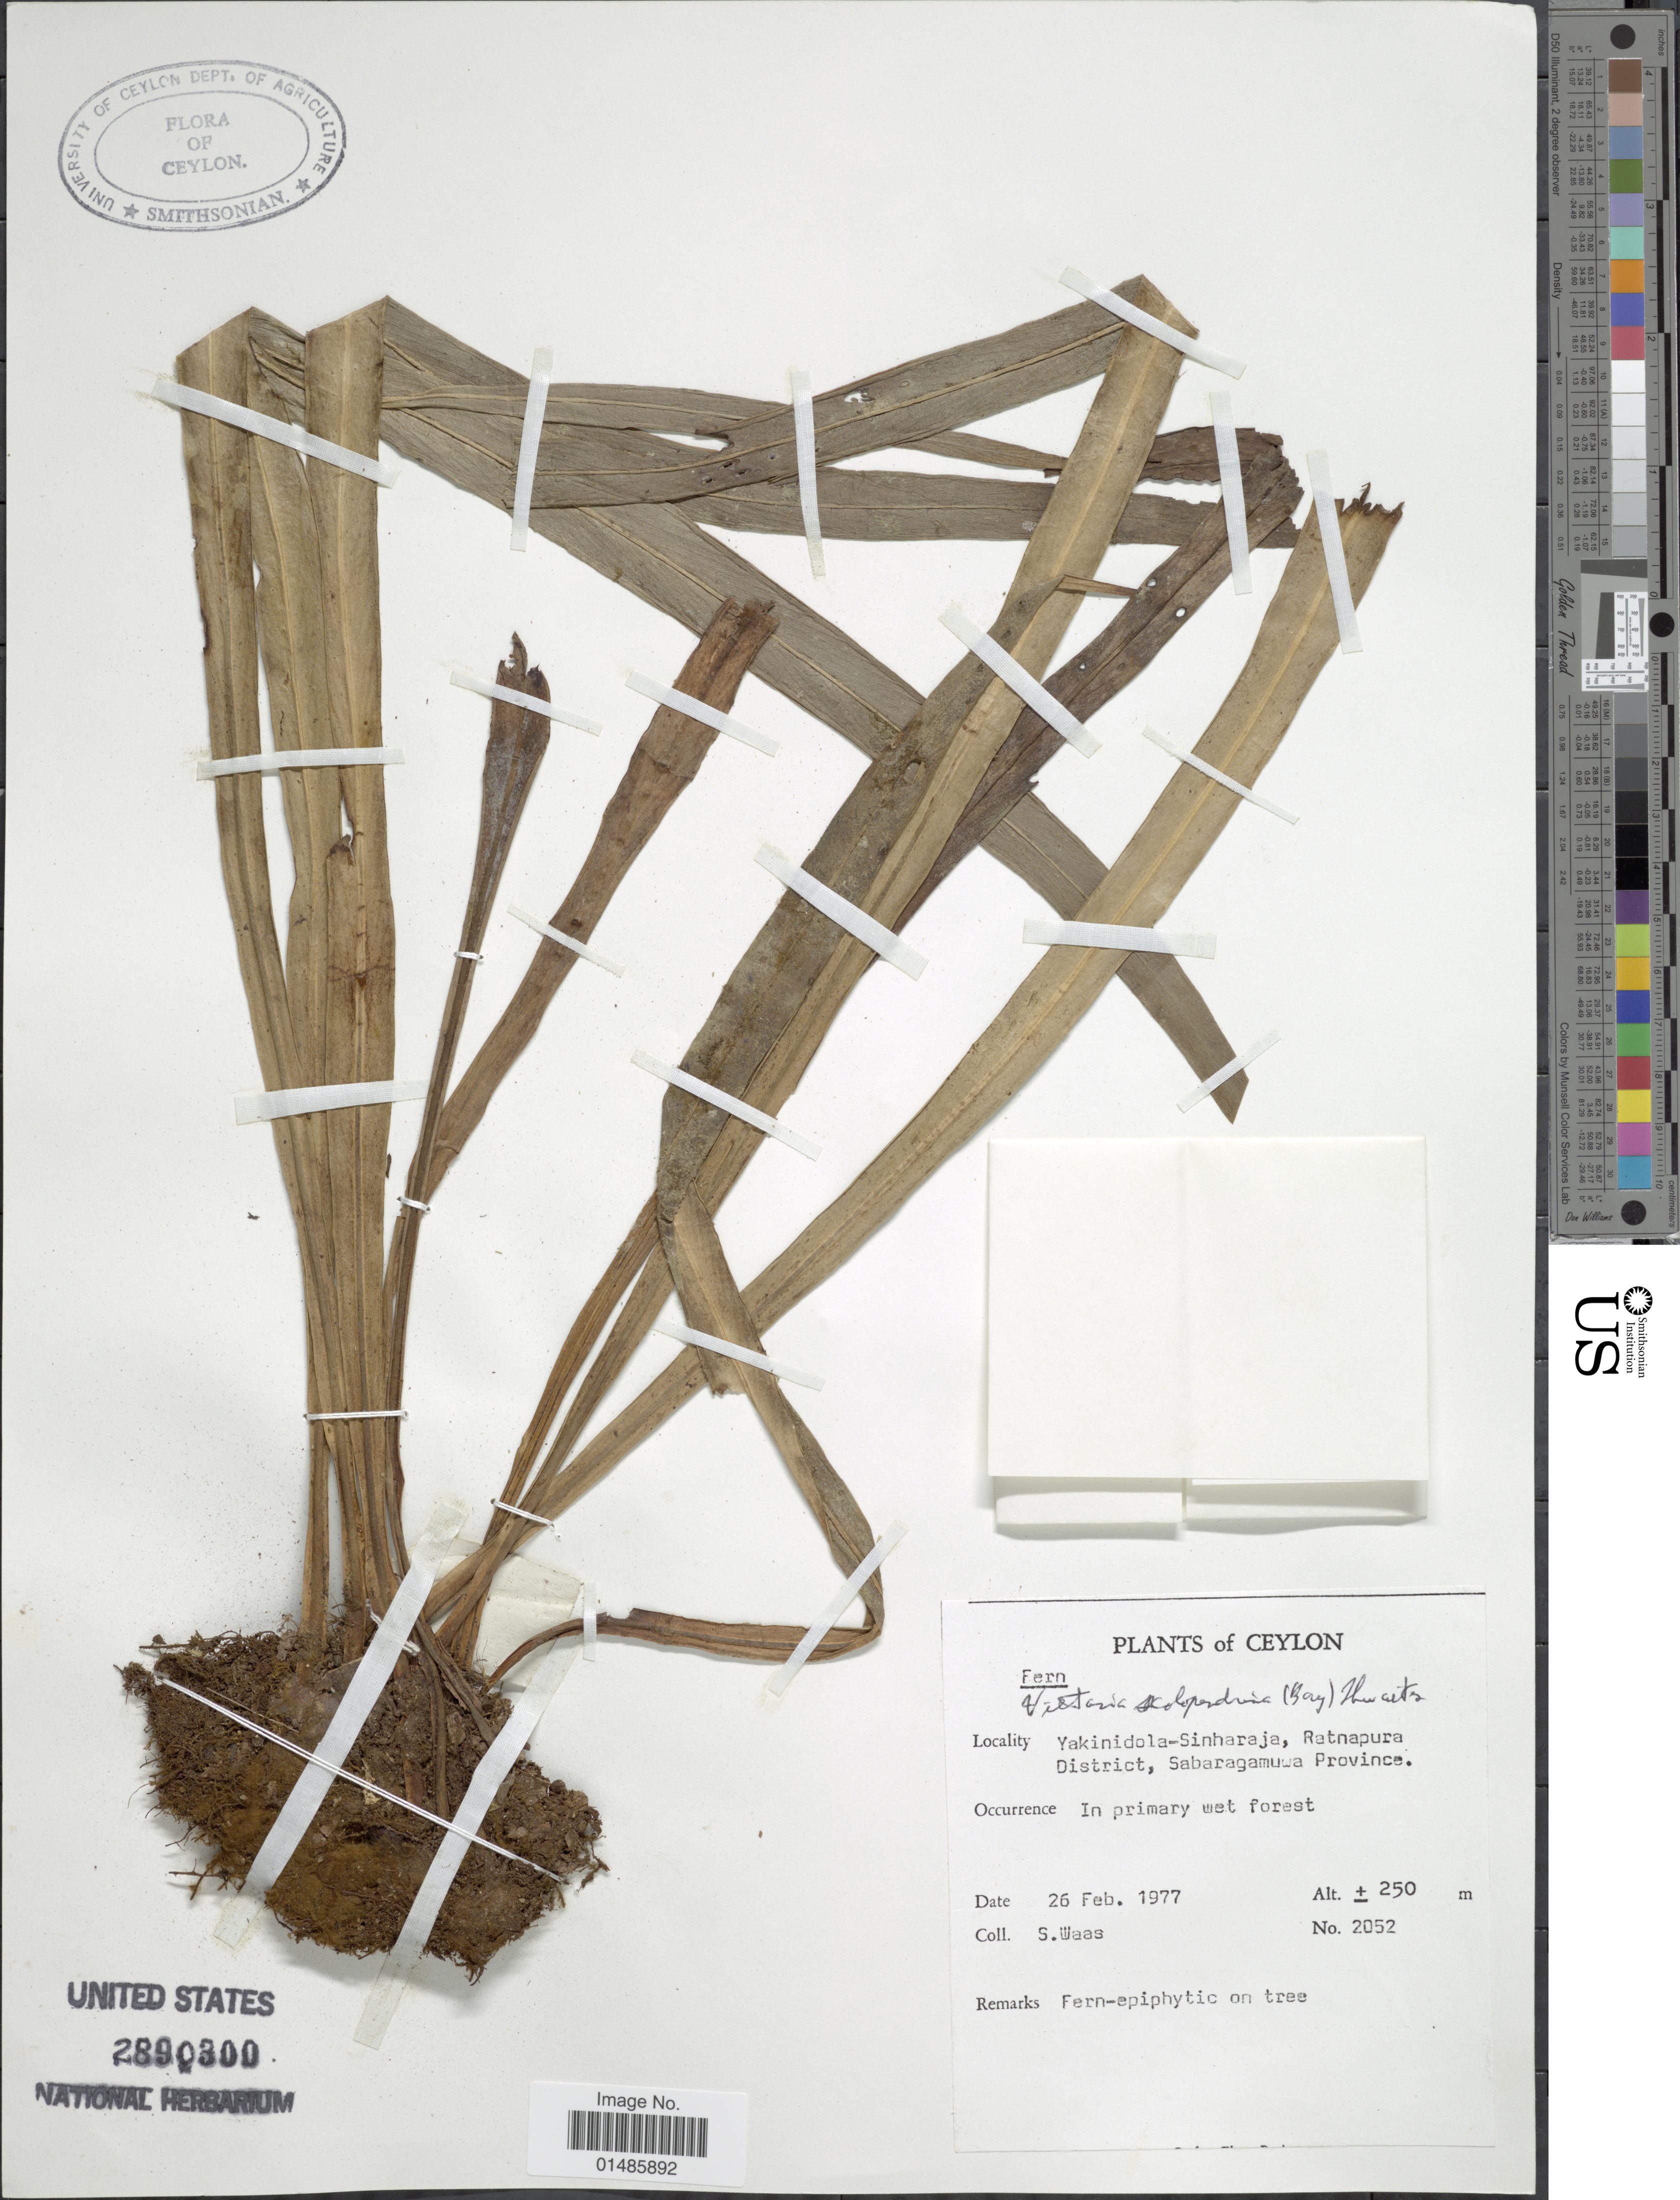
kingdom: Plantae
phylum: Tracheophyta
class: Polypodiopsida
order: Polypodiales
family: Pteridaceae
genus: Haplopteris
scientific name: Haplopteris scolopendrina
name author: (Bory) Presl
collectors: S. Waas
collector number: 2052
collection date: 1977-02-26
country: Sri Lanka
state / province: Sabaragamuwa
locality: Ceylon. Yakinidola-Sinharaja, Ratnapura District.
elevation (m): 250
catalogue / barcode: US 2890300